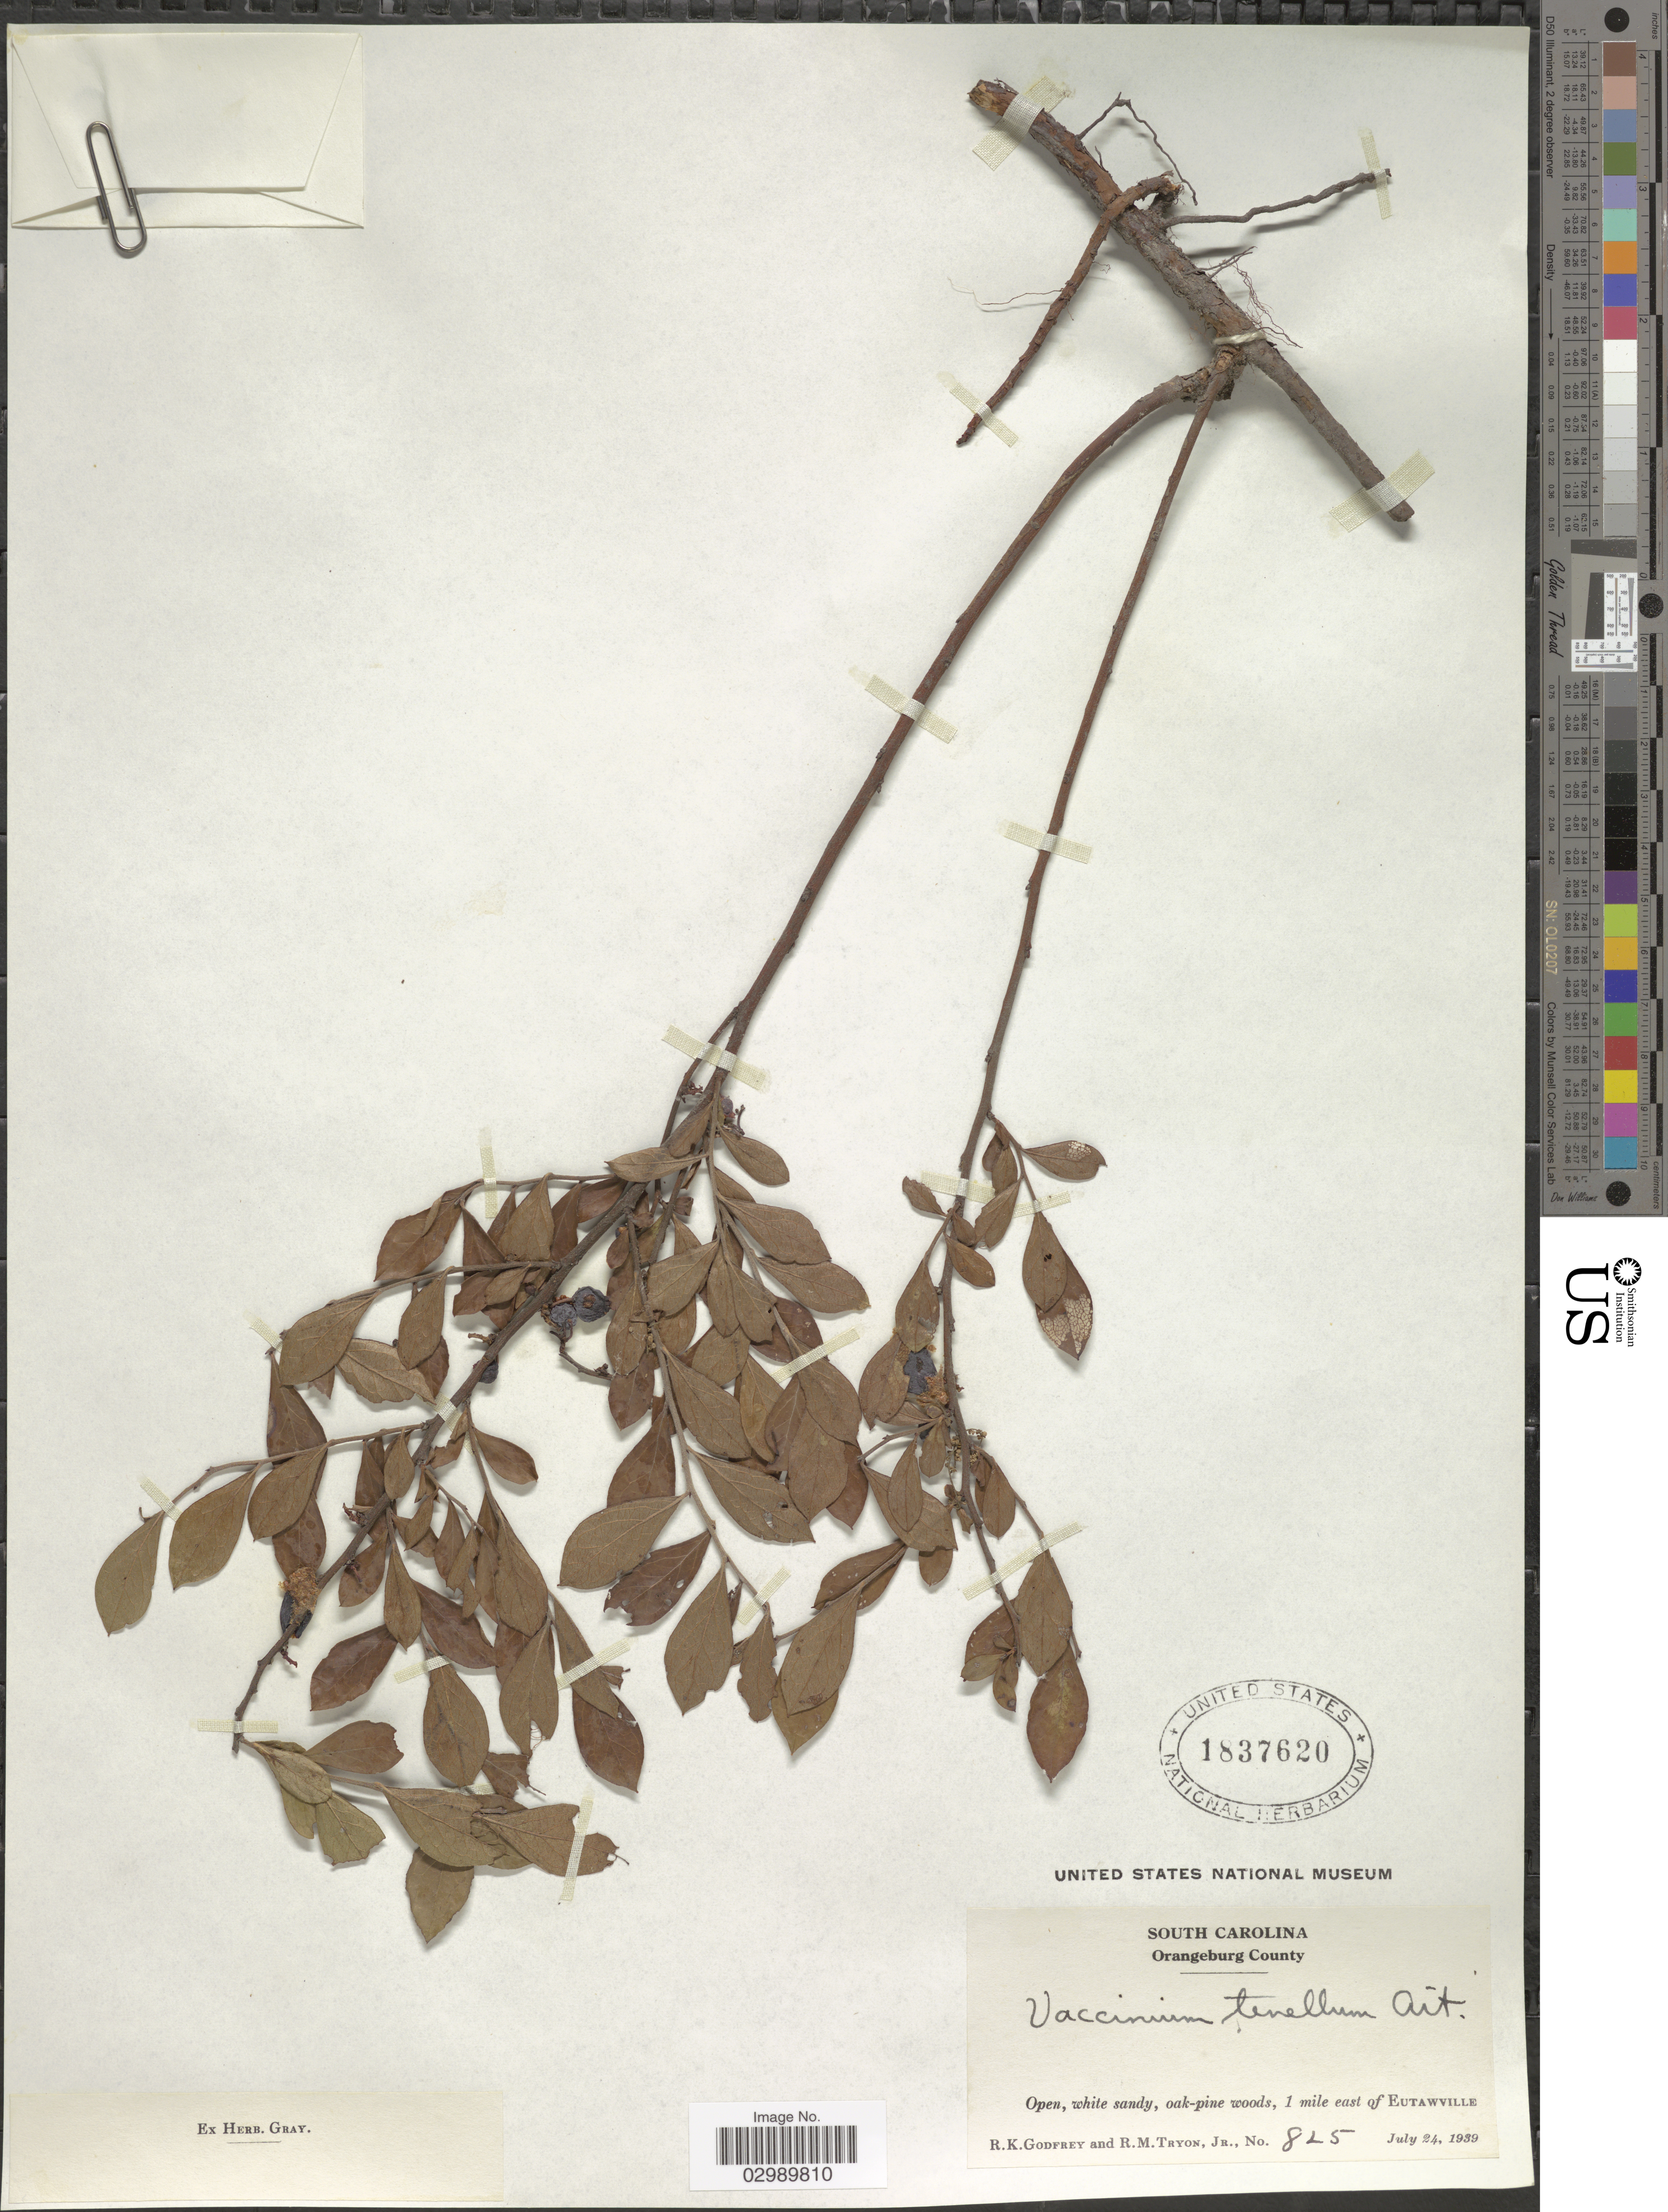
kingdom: Plantae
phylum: Tracheophyta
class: Magnoliopsida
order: Ericales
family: Ericaceae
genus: Vaccinium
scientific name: Vaccinium tenellum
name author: Aiton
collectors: R. K. Godfrey & R. Tryon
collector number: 825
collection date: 1939-07-24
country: United States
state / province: South Carolina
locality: Orangeburg County. 1 mile east of Eutawville.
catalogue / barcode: US 1837620